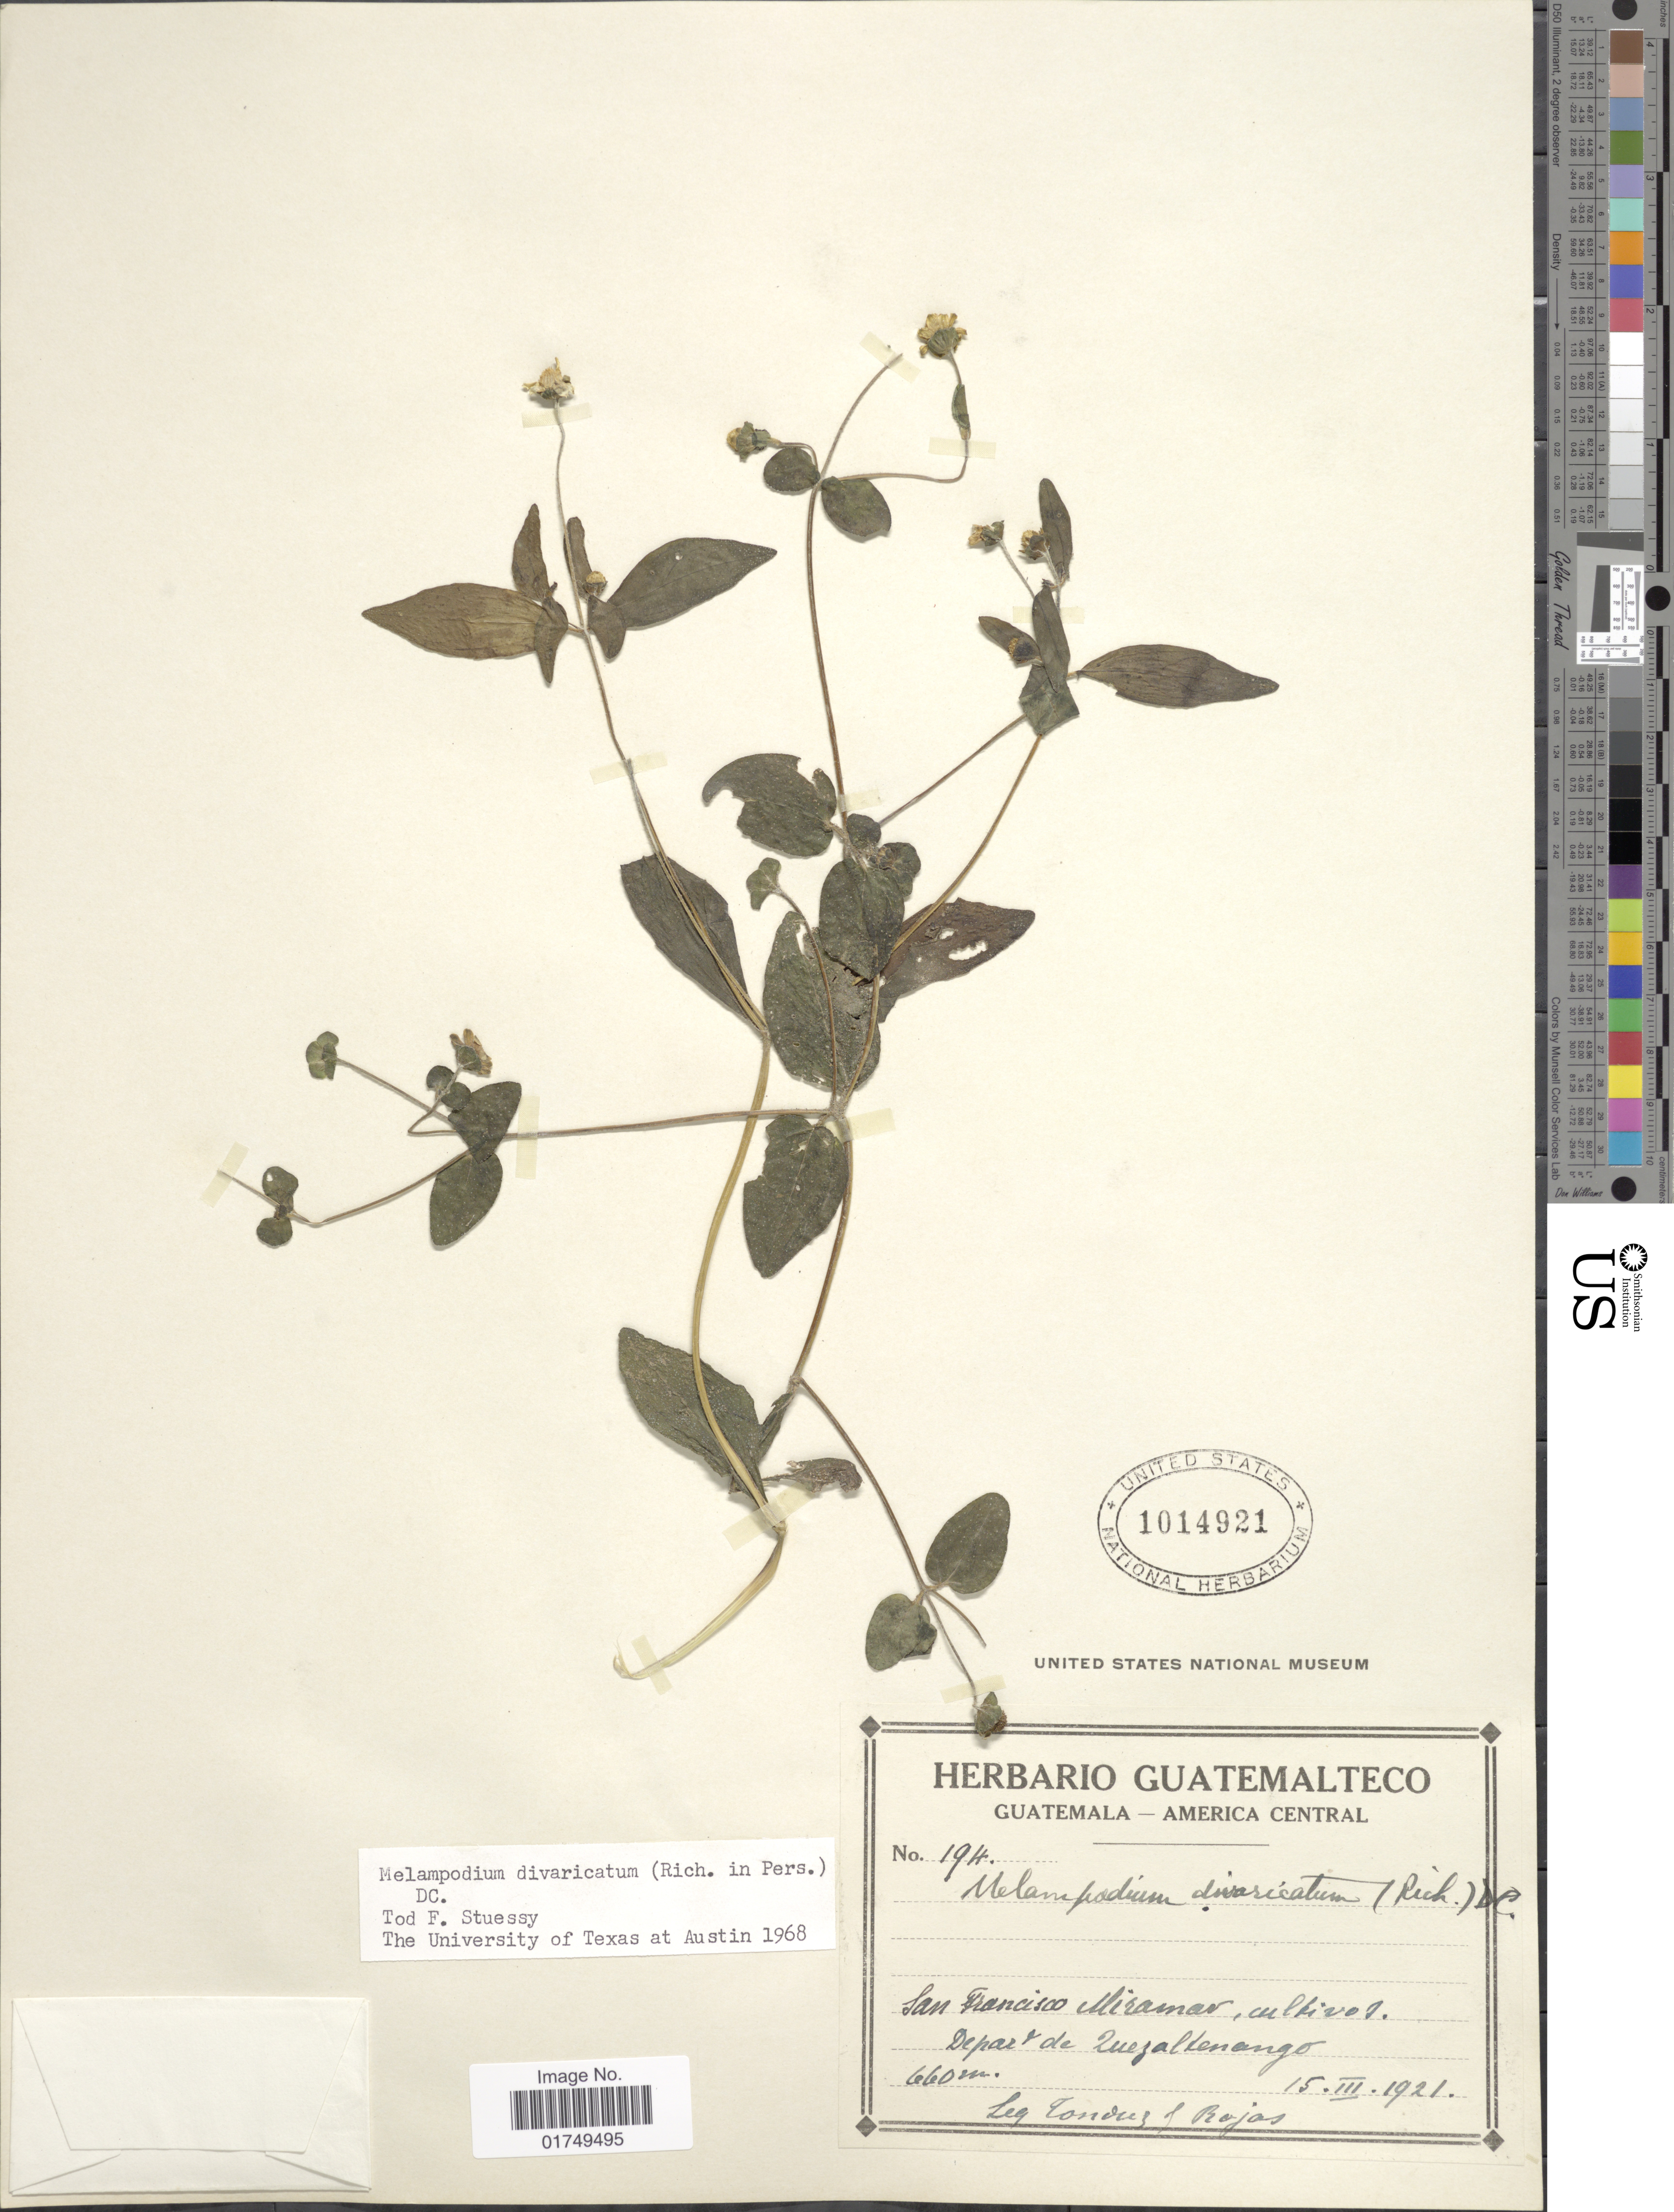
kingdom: Plantae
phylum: Tracheophyta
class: Magnoliopsida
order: Asterales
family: Asteraceae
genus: Melampodium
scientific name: Melampodium divaricatum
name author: (Rich.) DC.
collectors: A. Tonduz & Rojas, --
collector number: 194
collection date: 1921-03-15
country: Guatemala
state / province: Quetzaltenango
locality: San Framcisco Miramar, cultivo, Depart de Quezaltenango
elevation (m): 660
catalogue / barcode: US 1014921